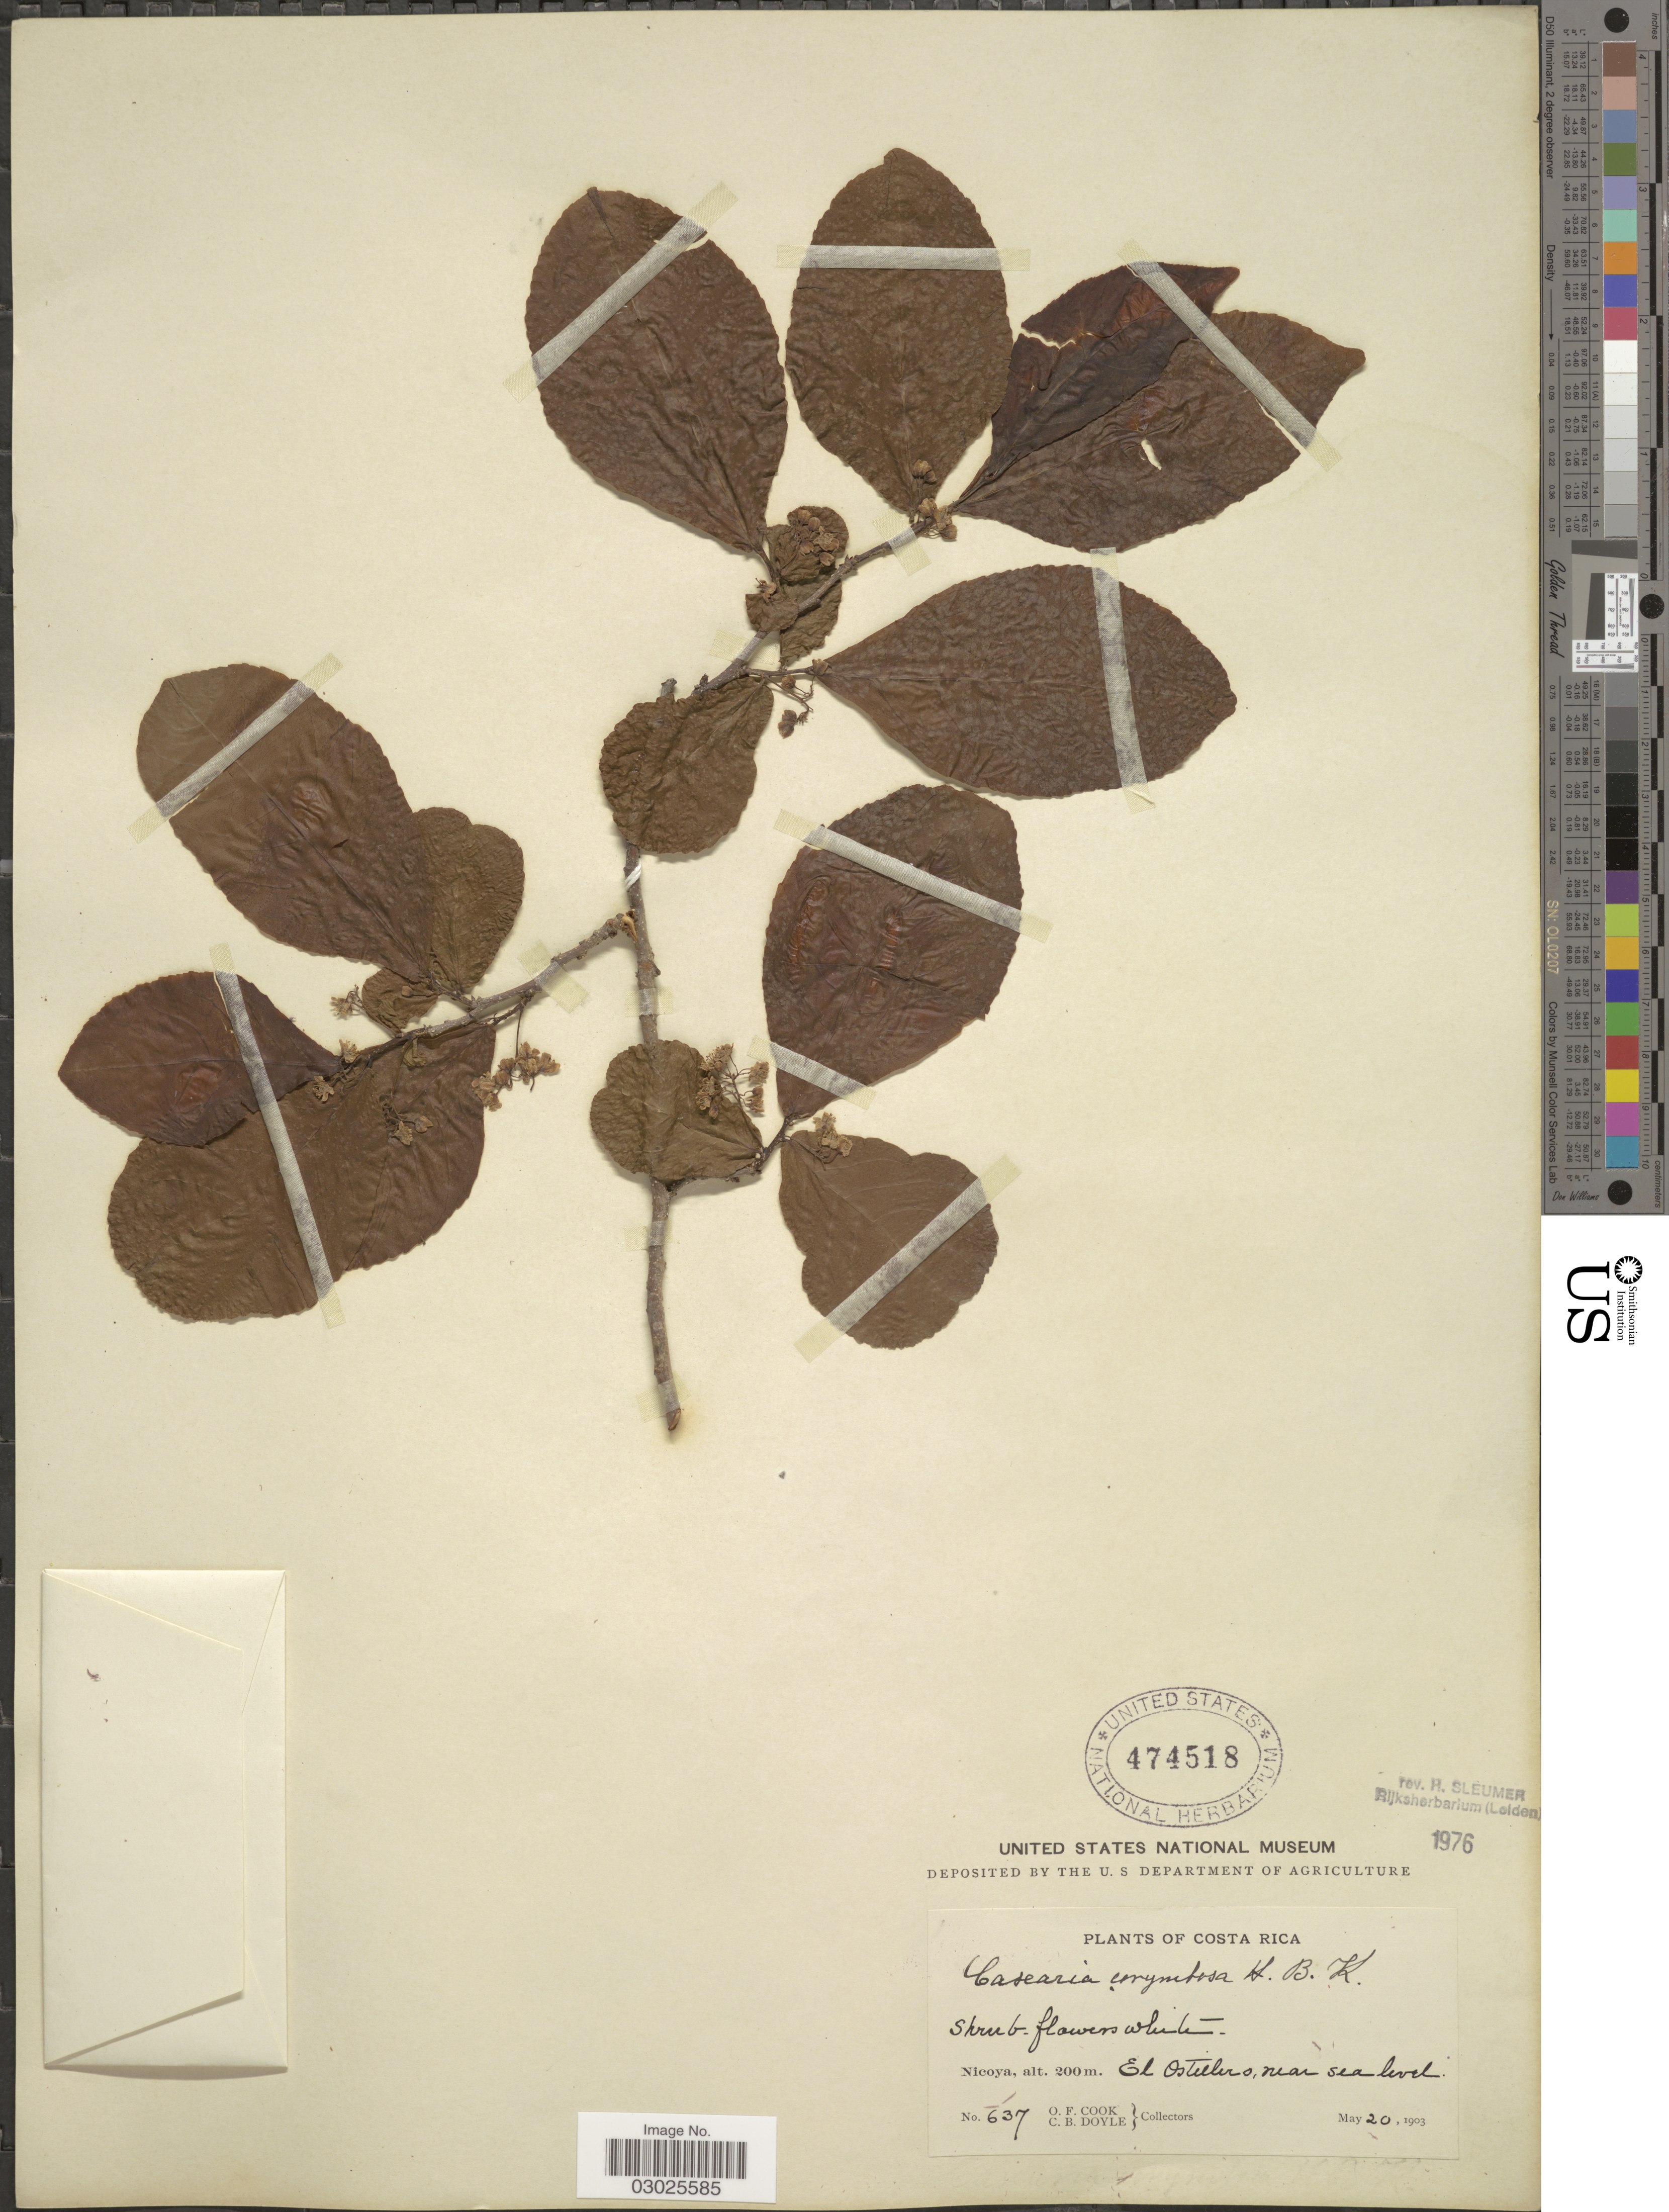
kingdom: Plantae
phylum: Tracheophyta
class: Magnoliopsida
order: Malpighiales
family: Salicaceae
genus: Casearia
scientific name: Casearia corymbosa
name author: Kunth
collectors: O. F. Cook & C. Doyle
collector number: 637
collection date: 1903-05-20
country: Costa Rica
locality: Nicoya. El Ostellero.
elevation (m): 0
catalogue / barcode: US 474518